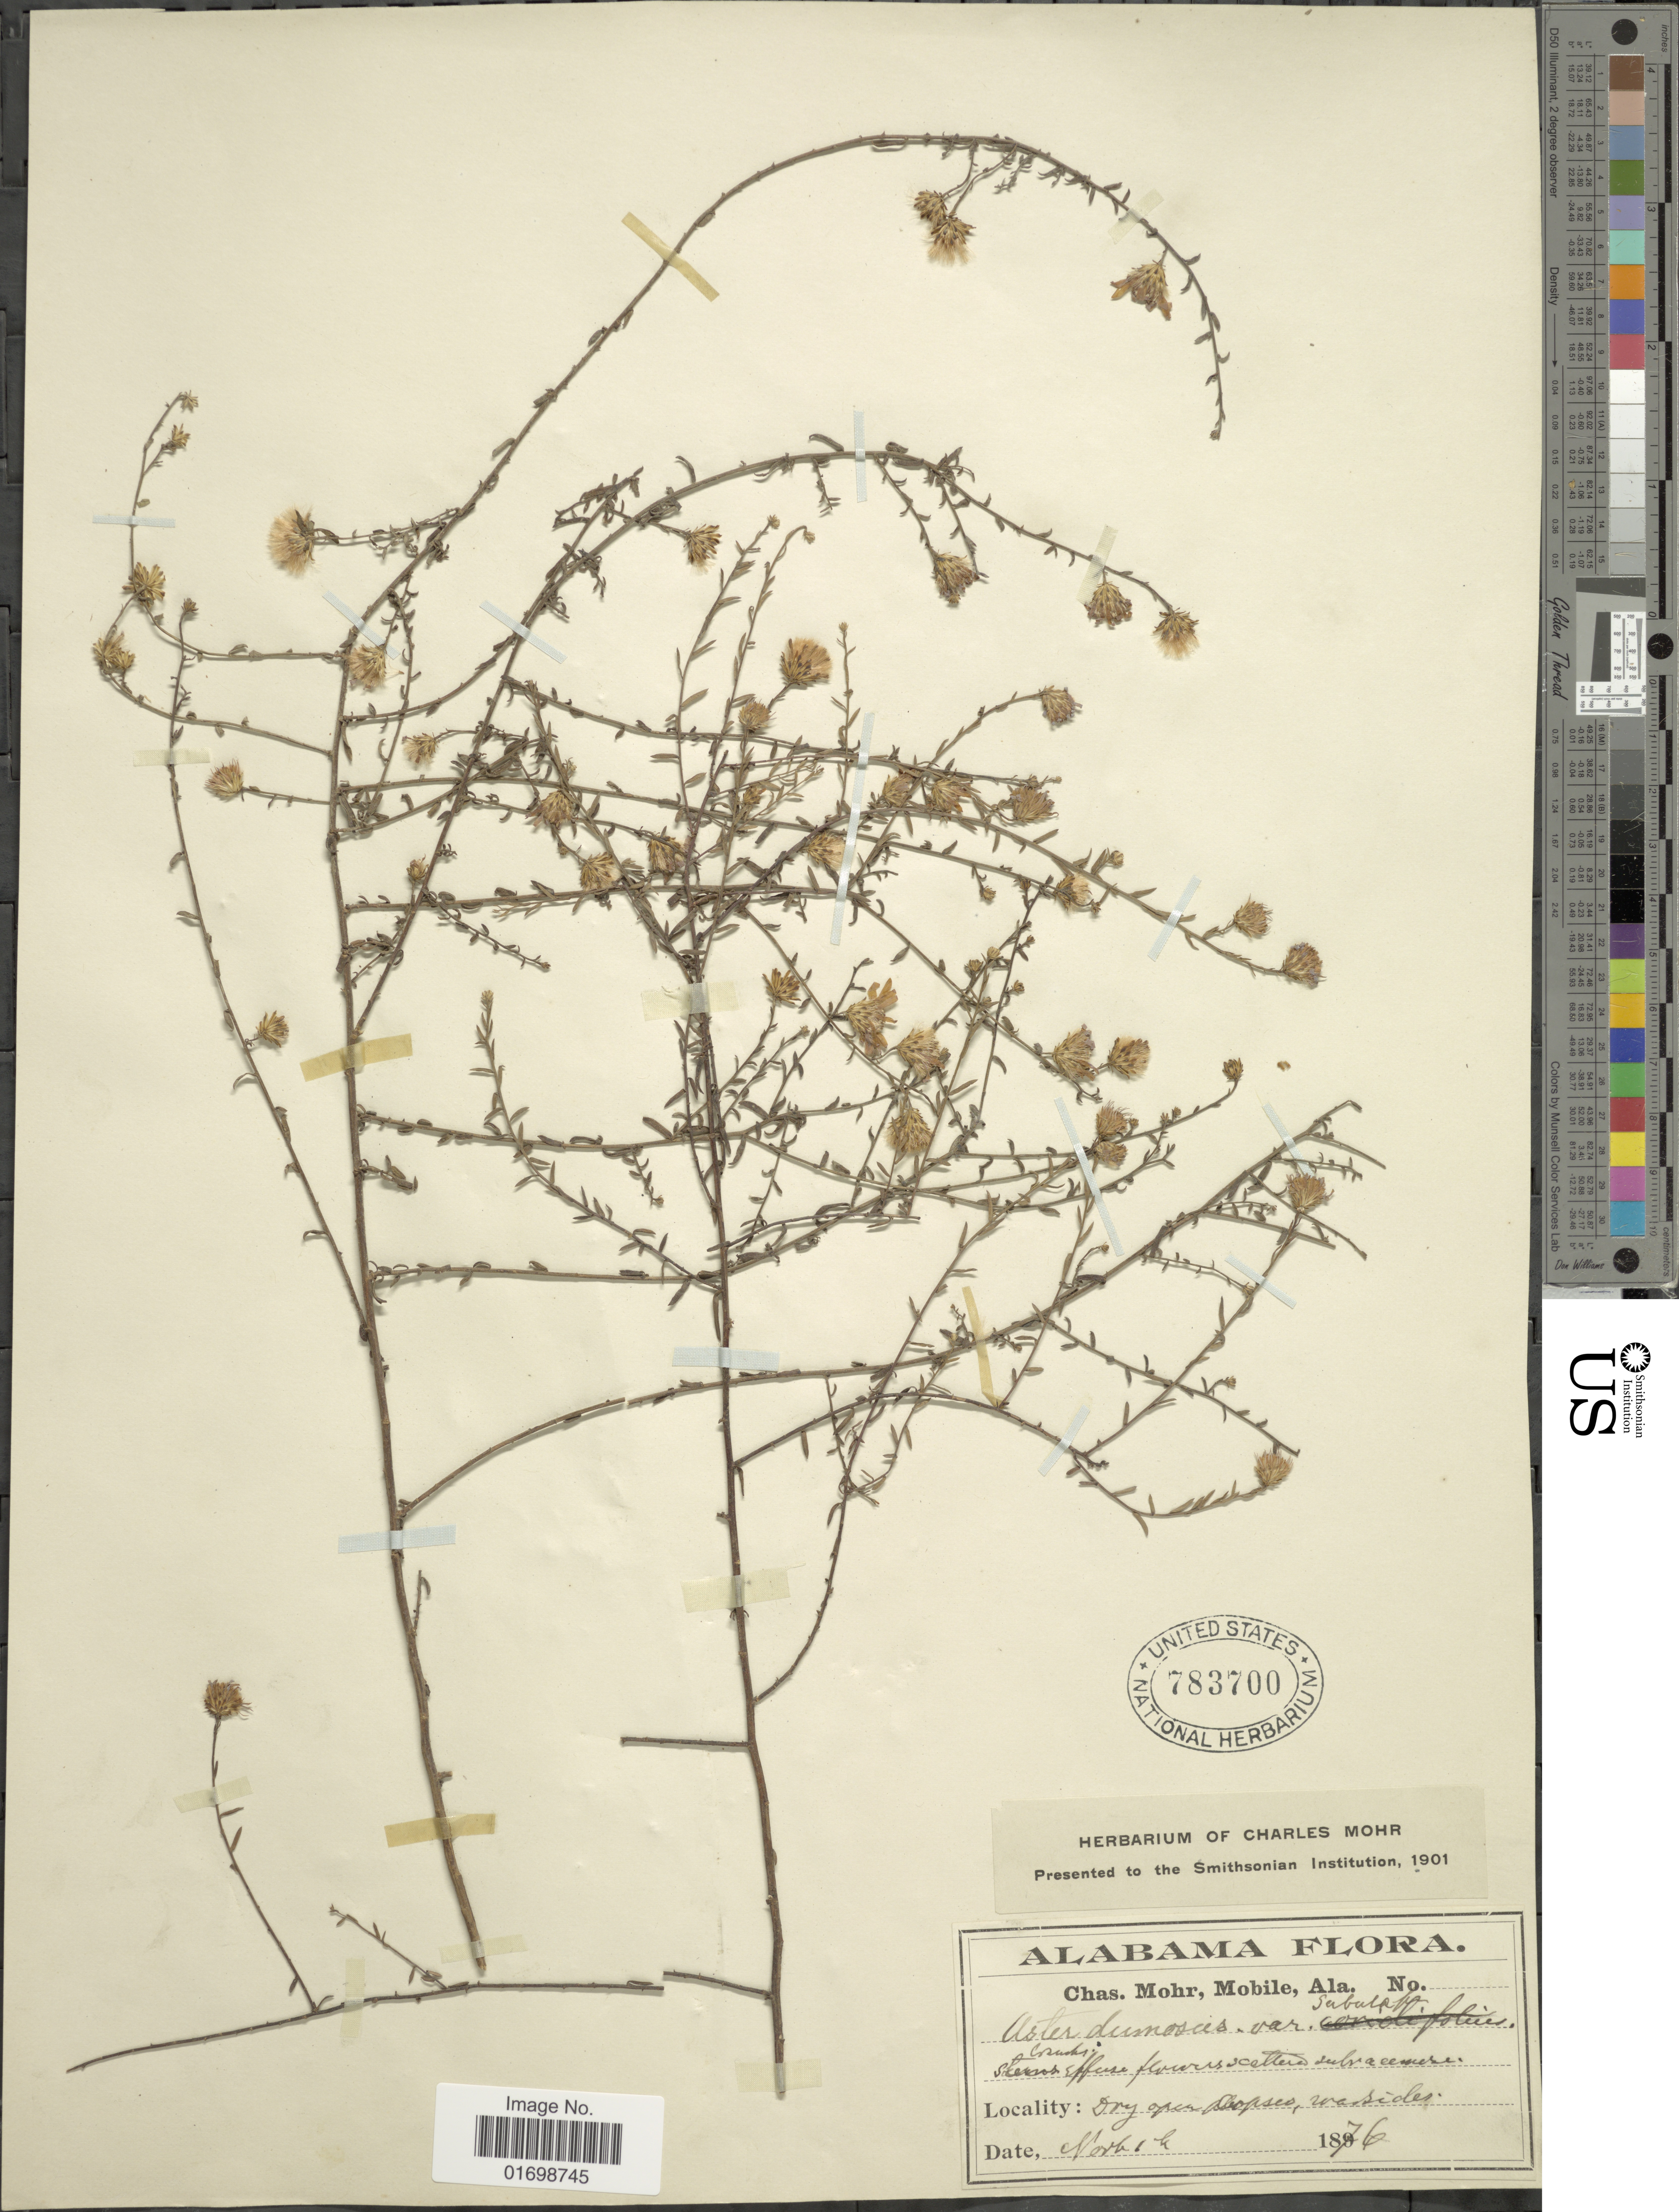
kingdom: Plantae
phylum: Tracheophyta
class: Magnoliopsida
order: Asterales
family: Asteraceae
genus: Symphyotrichum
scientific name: Symphyotrichum dumosum var. subulifolium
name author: (Torr. & A. Gray) G.L. Nesom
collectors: Mohr, C. T. (herbarium)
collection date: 1876-11-01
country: United States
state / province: Alabama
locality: Dry open slopes, roadsides.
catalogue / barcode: US 783700